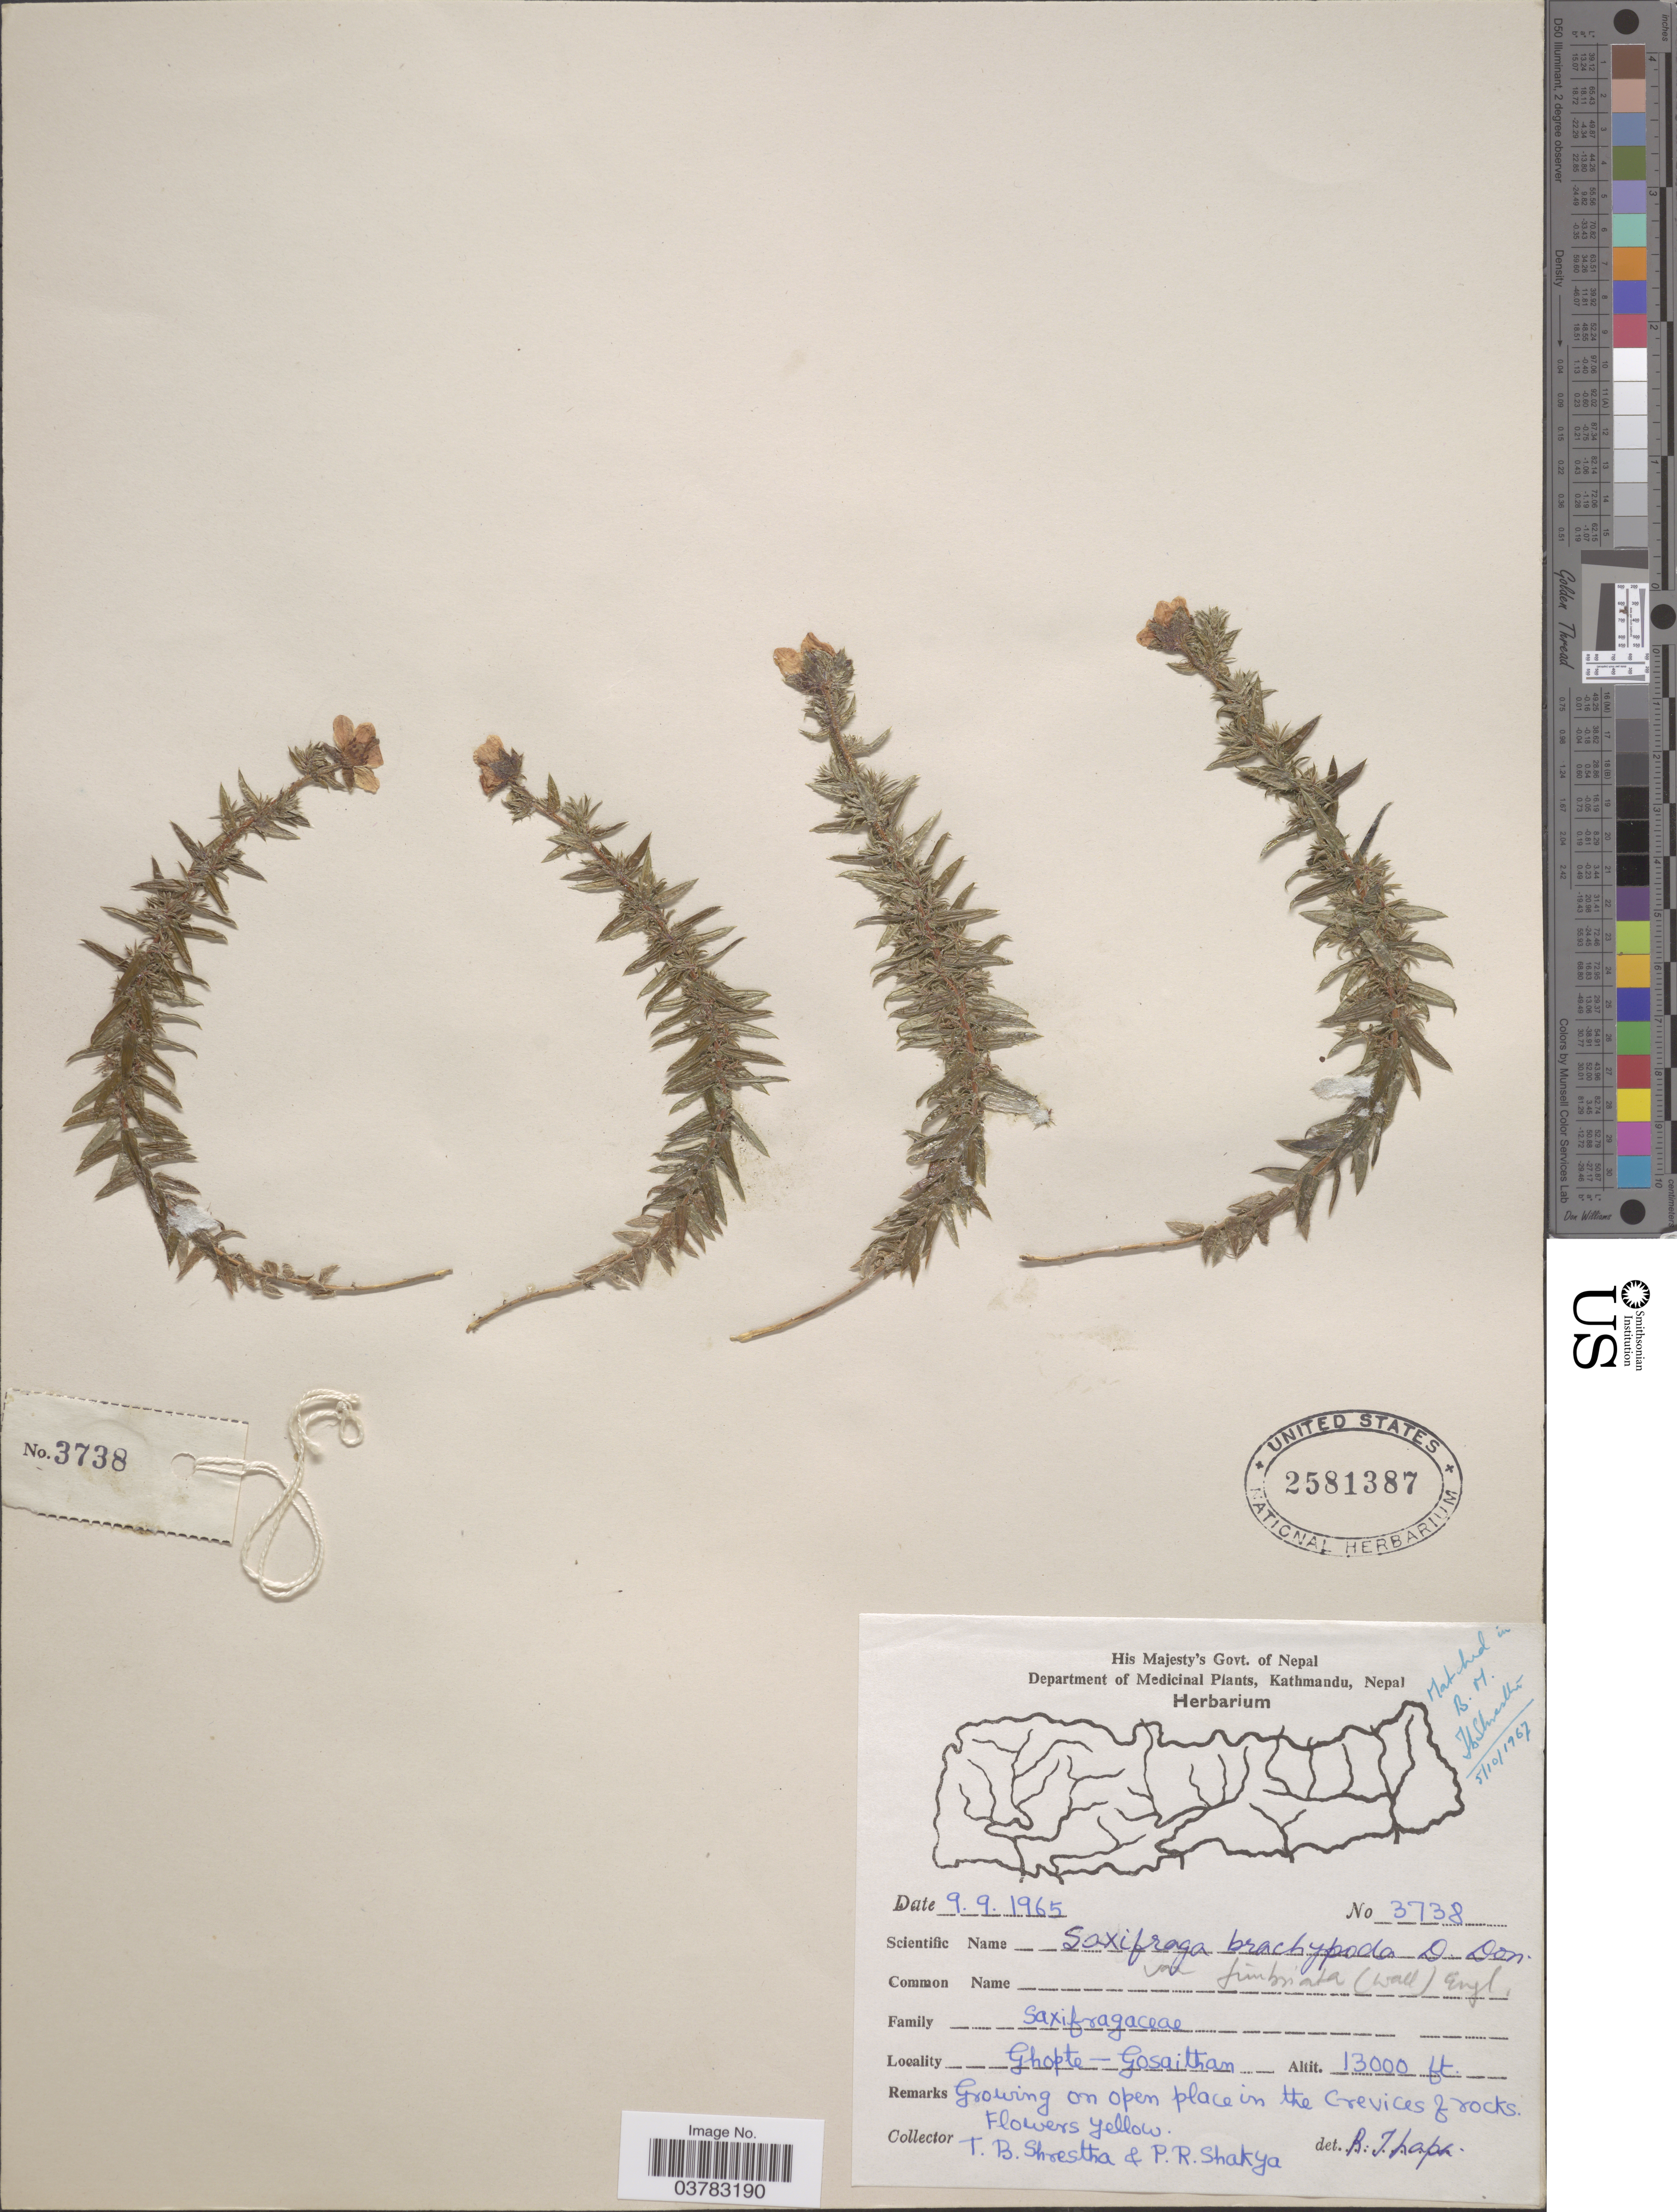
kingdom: Plantae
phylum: Tracheophyta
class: Magnoliopsida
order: Saxifragales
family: Saxifragaceae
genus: Saxifraga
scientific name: Saxifraga brachypoda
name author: D. Don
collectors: T. B. Shrestha & P. Shakya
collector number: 3738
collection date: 1965-09-09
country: Nepal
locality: Ghopte-Gasaithan.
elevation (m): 3962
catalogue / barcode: US 2581387